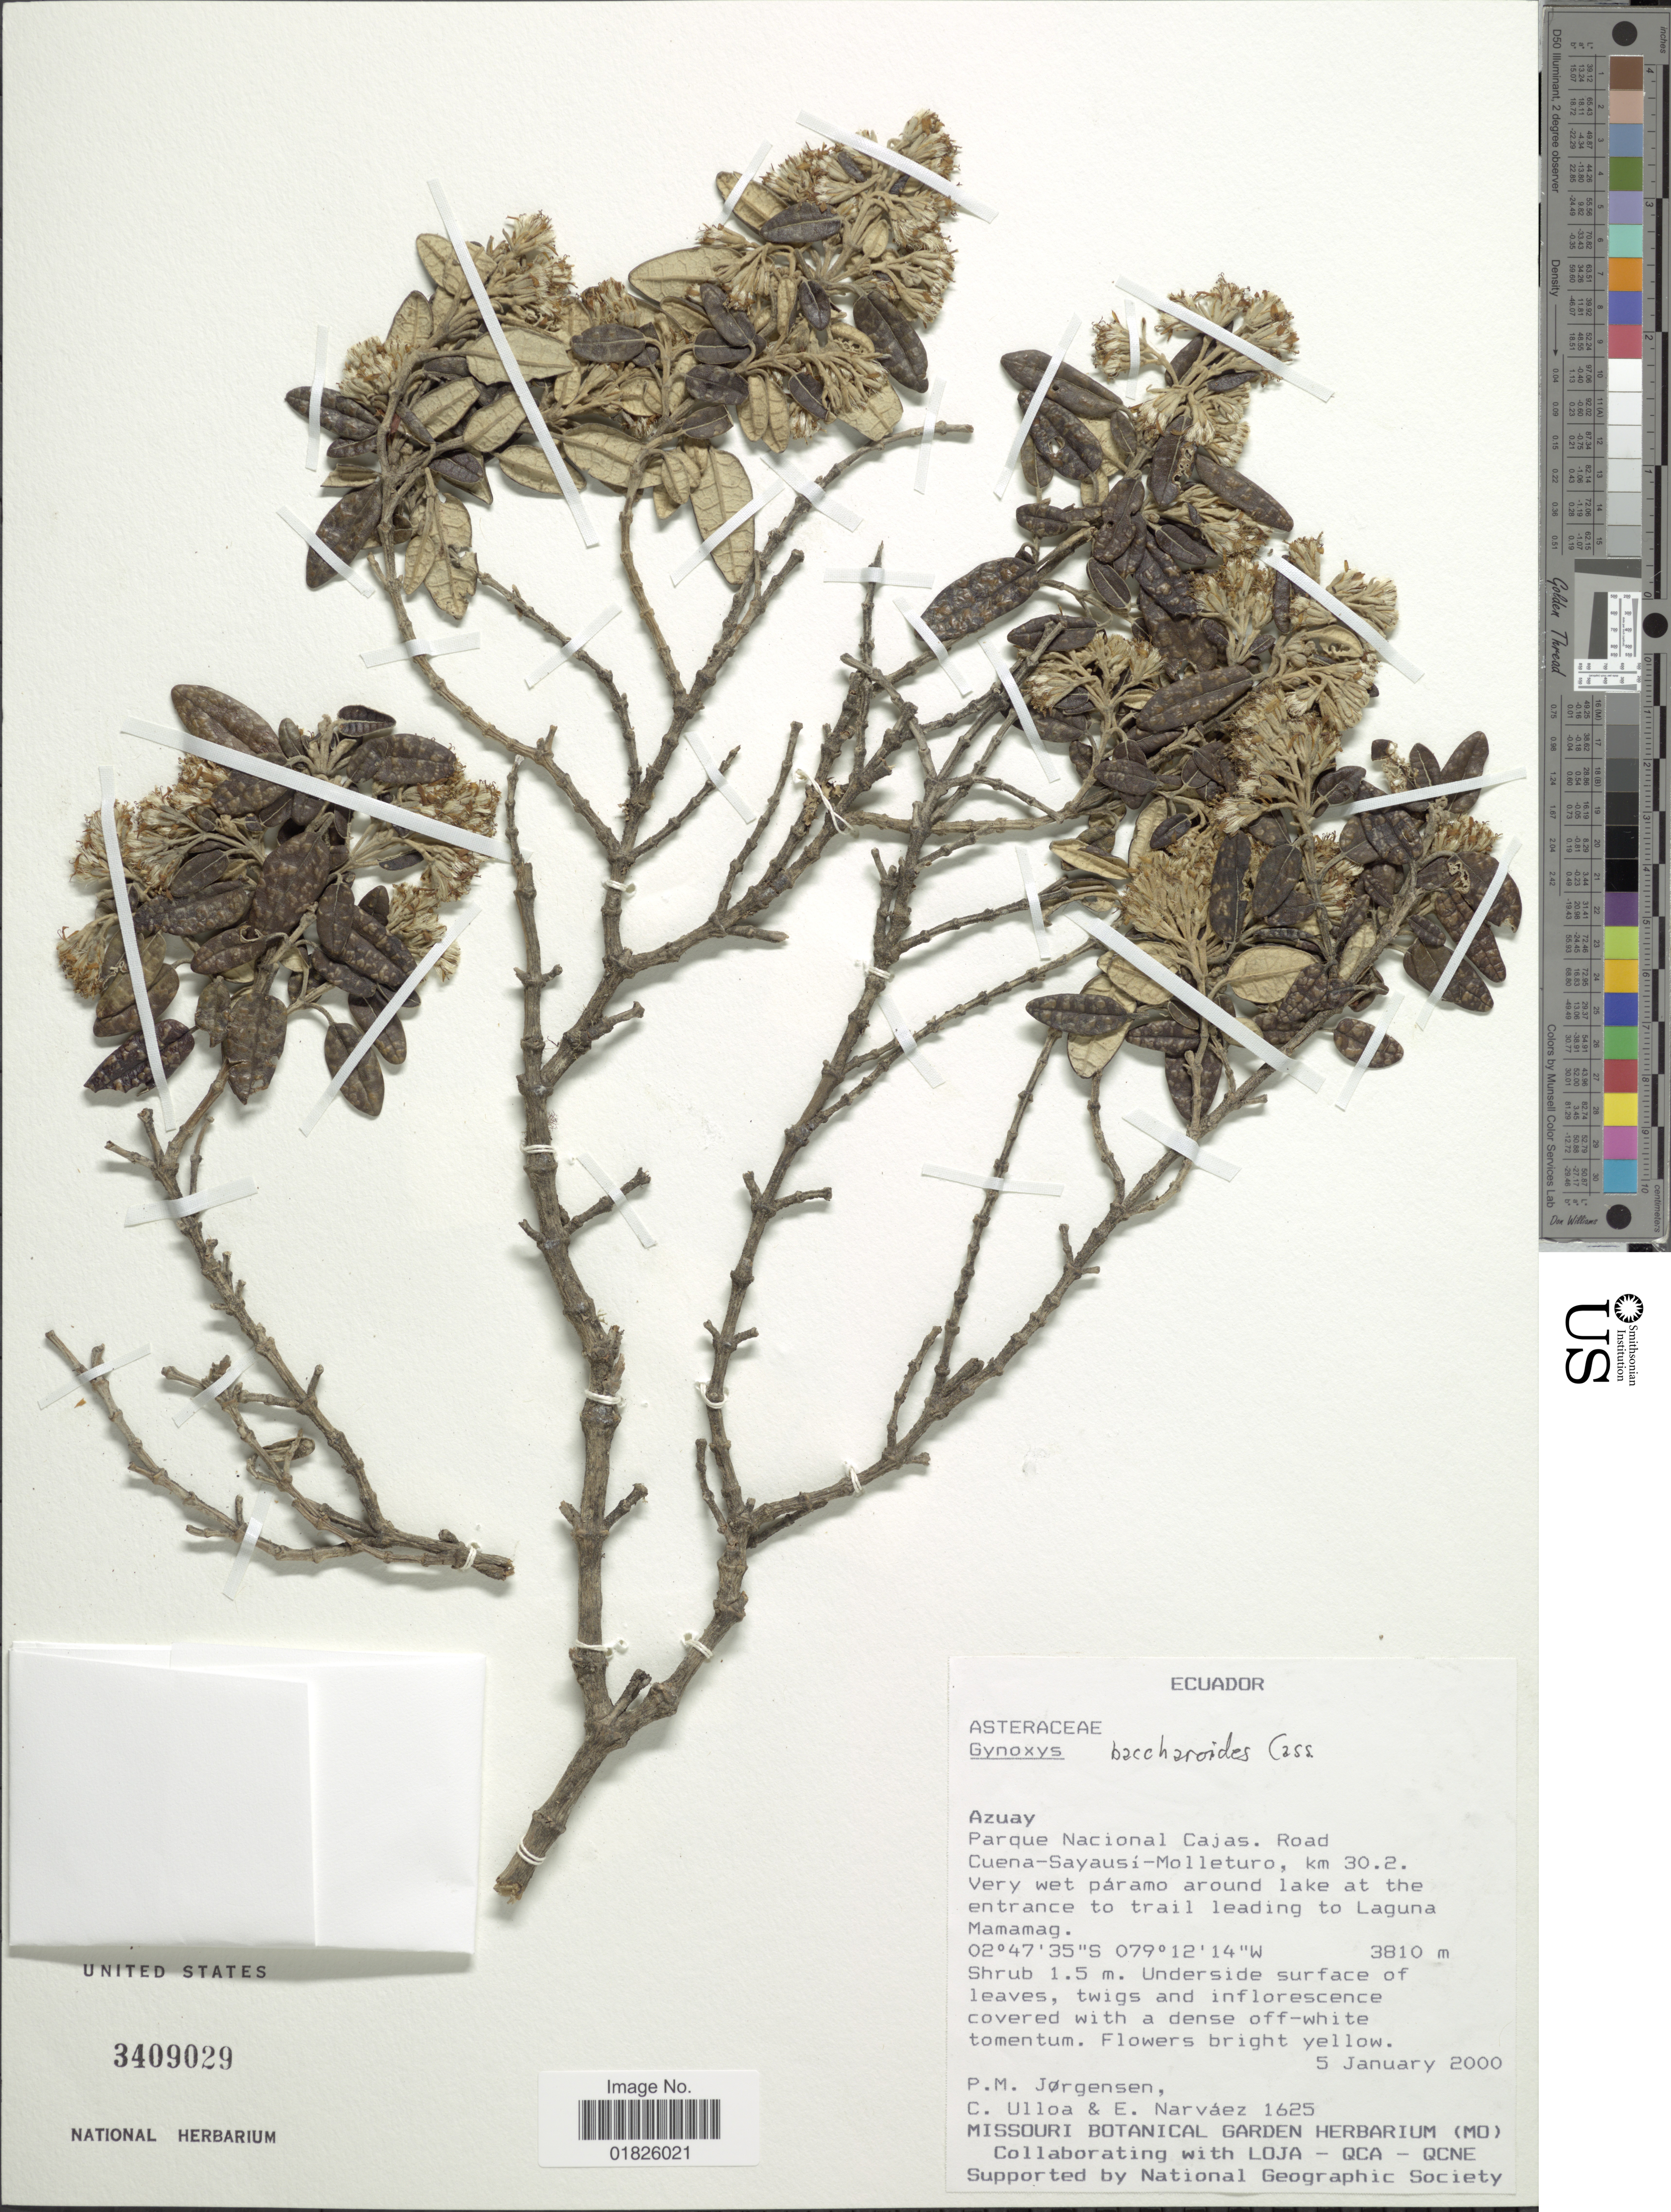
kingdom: Plantae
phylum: Tracheophyta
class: Magnoliopsida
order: Asterales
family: Asteraceae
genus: Gynoxys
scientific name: Gynoxys baccharoides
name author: (Kunth) Cass.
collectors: P. Jørgensen, C. Ulloa & E. Narváez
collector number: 1625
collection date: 2000-01-05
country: Ecuador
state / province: Azuay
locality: Parque Nacional Cajas. Road Cuena-Sayausi-Molleturo, km 30.2, around lake at the entrance to trail leading to laguna Mamamag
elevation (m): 3810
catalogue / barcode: US 3409029